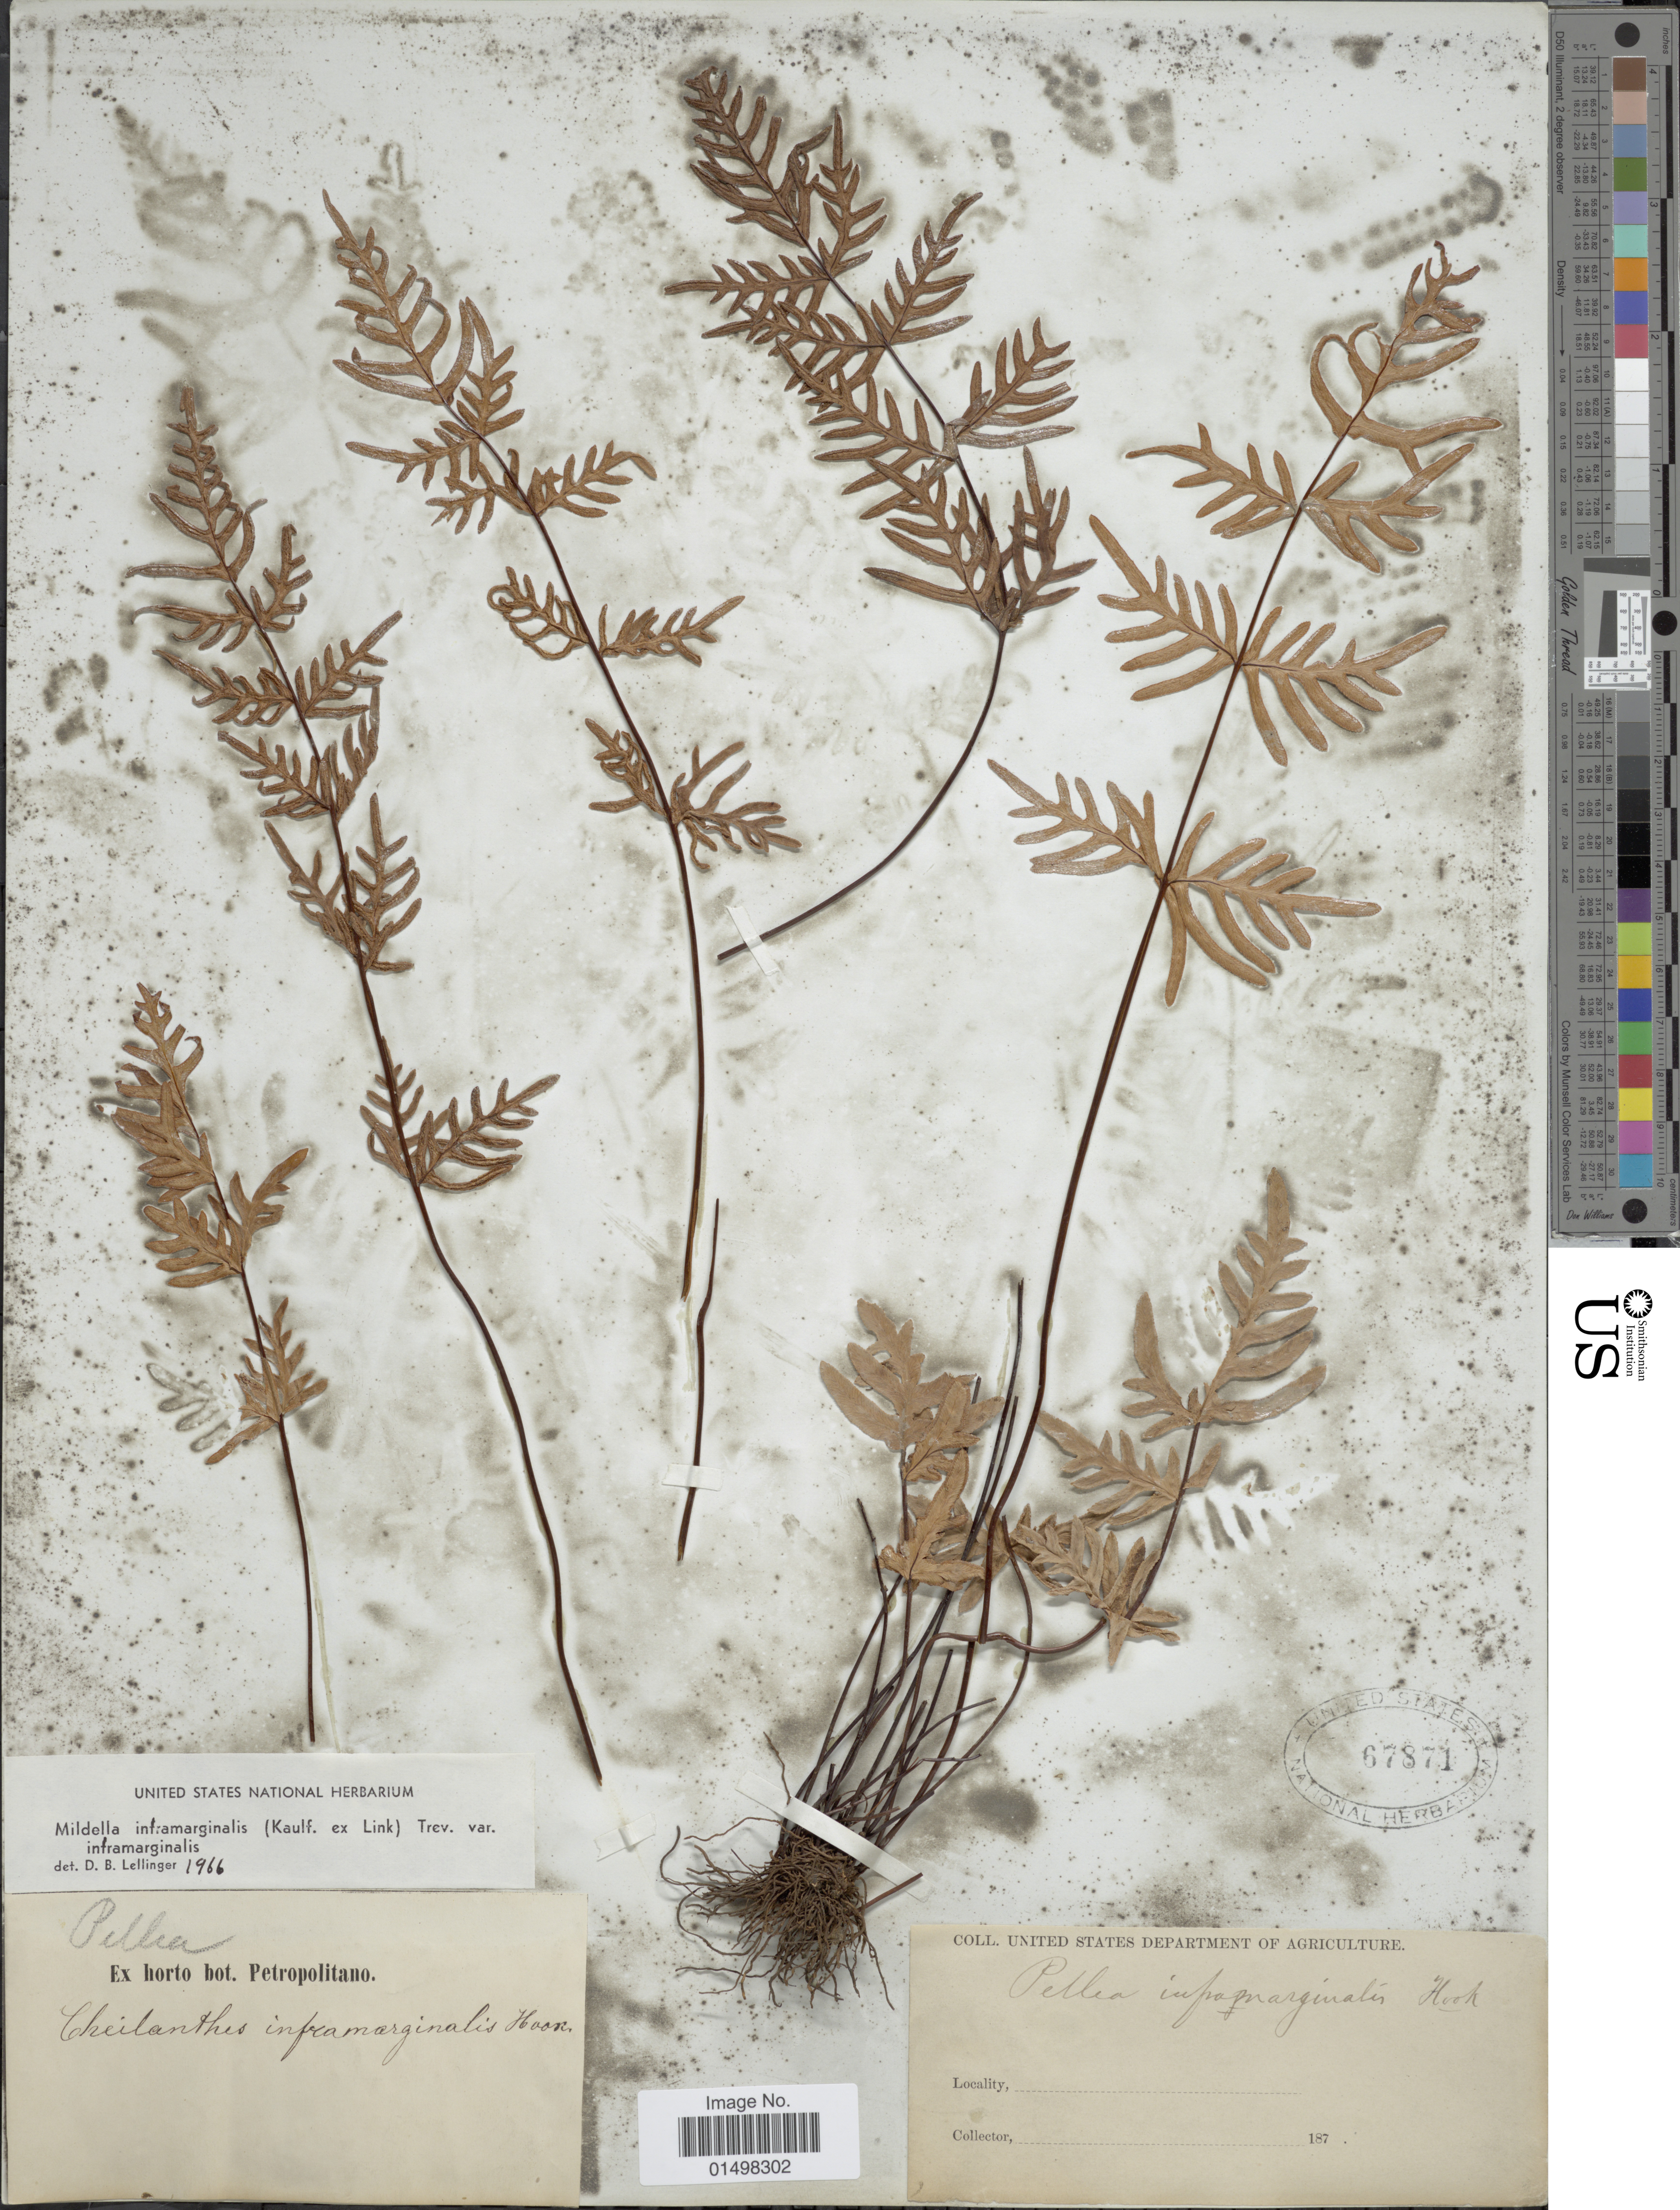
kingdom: Plantae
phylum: Tracheophyta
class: Polypodiopsida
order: Polypodiales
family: Pteridaceae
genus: Aleuritopteris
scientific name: Aleuritopteris intramarginalis (Kaulf. ex Link) comb. ined.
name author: (Kaulf. ex Link)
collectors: United States Department of Agriculture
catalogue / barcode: US 67871